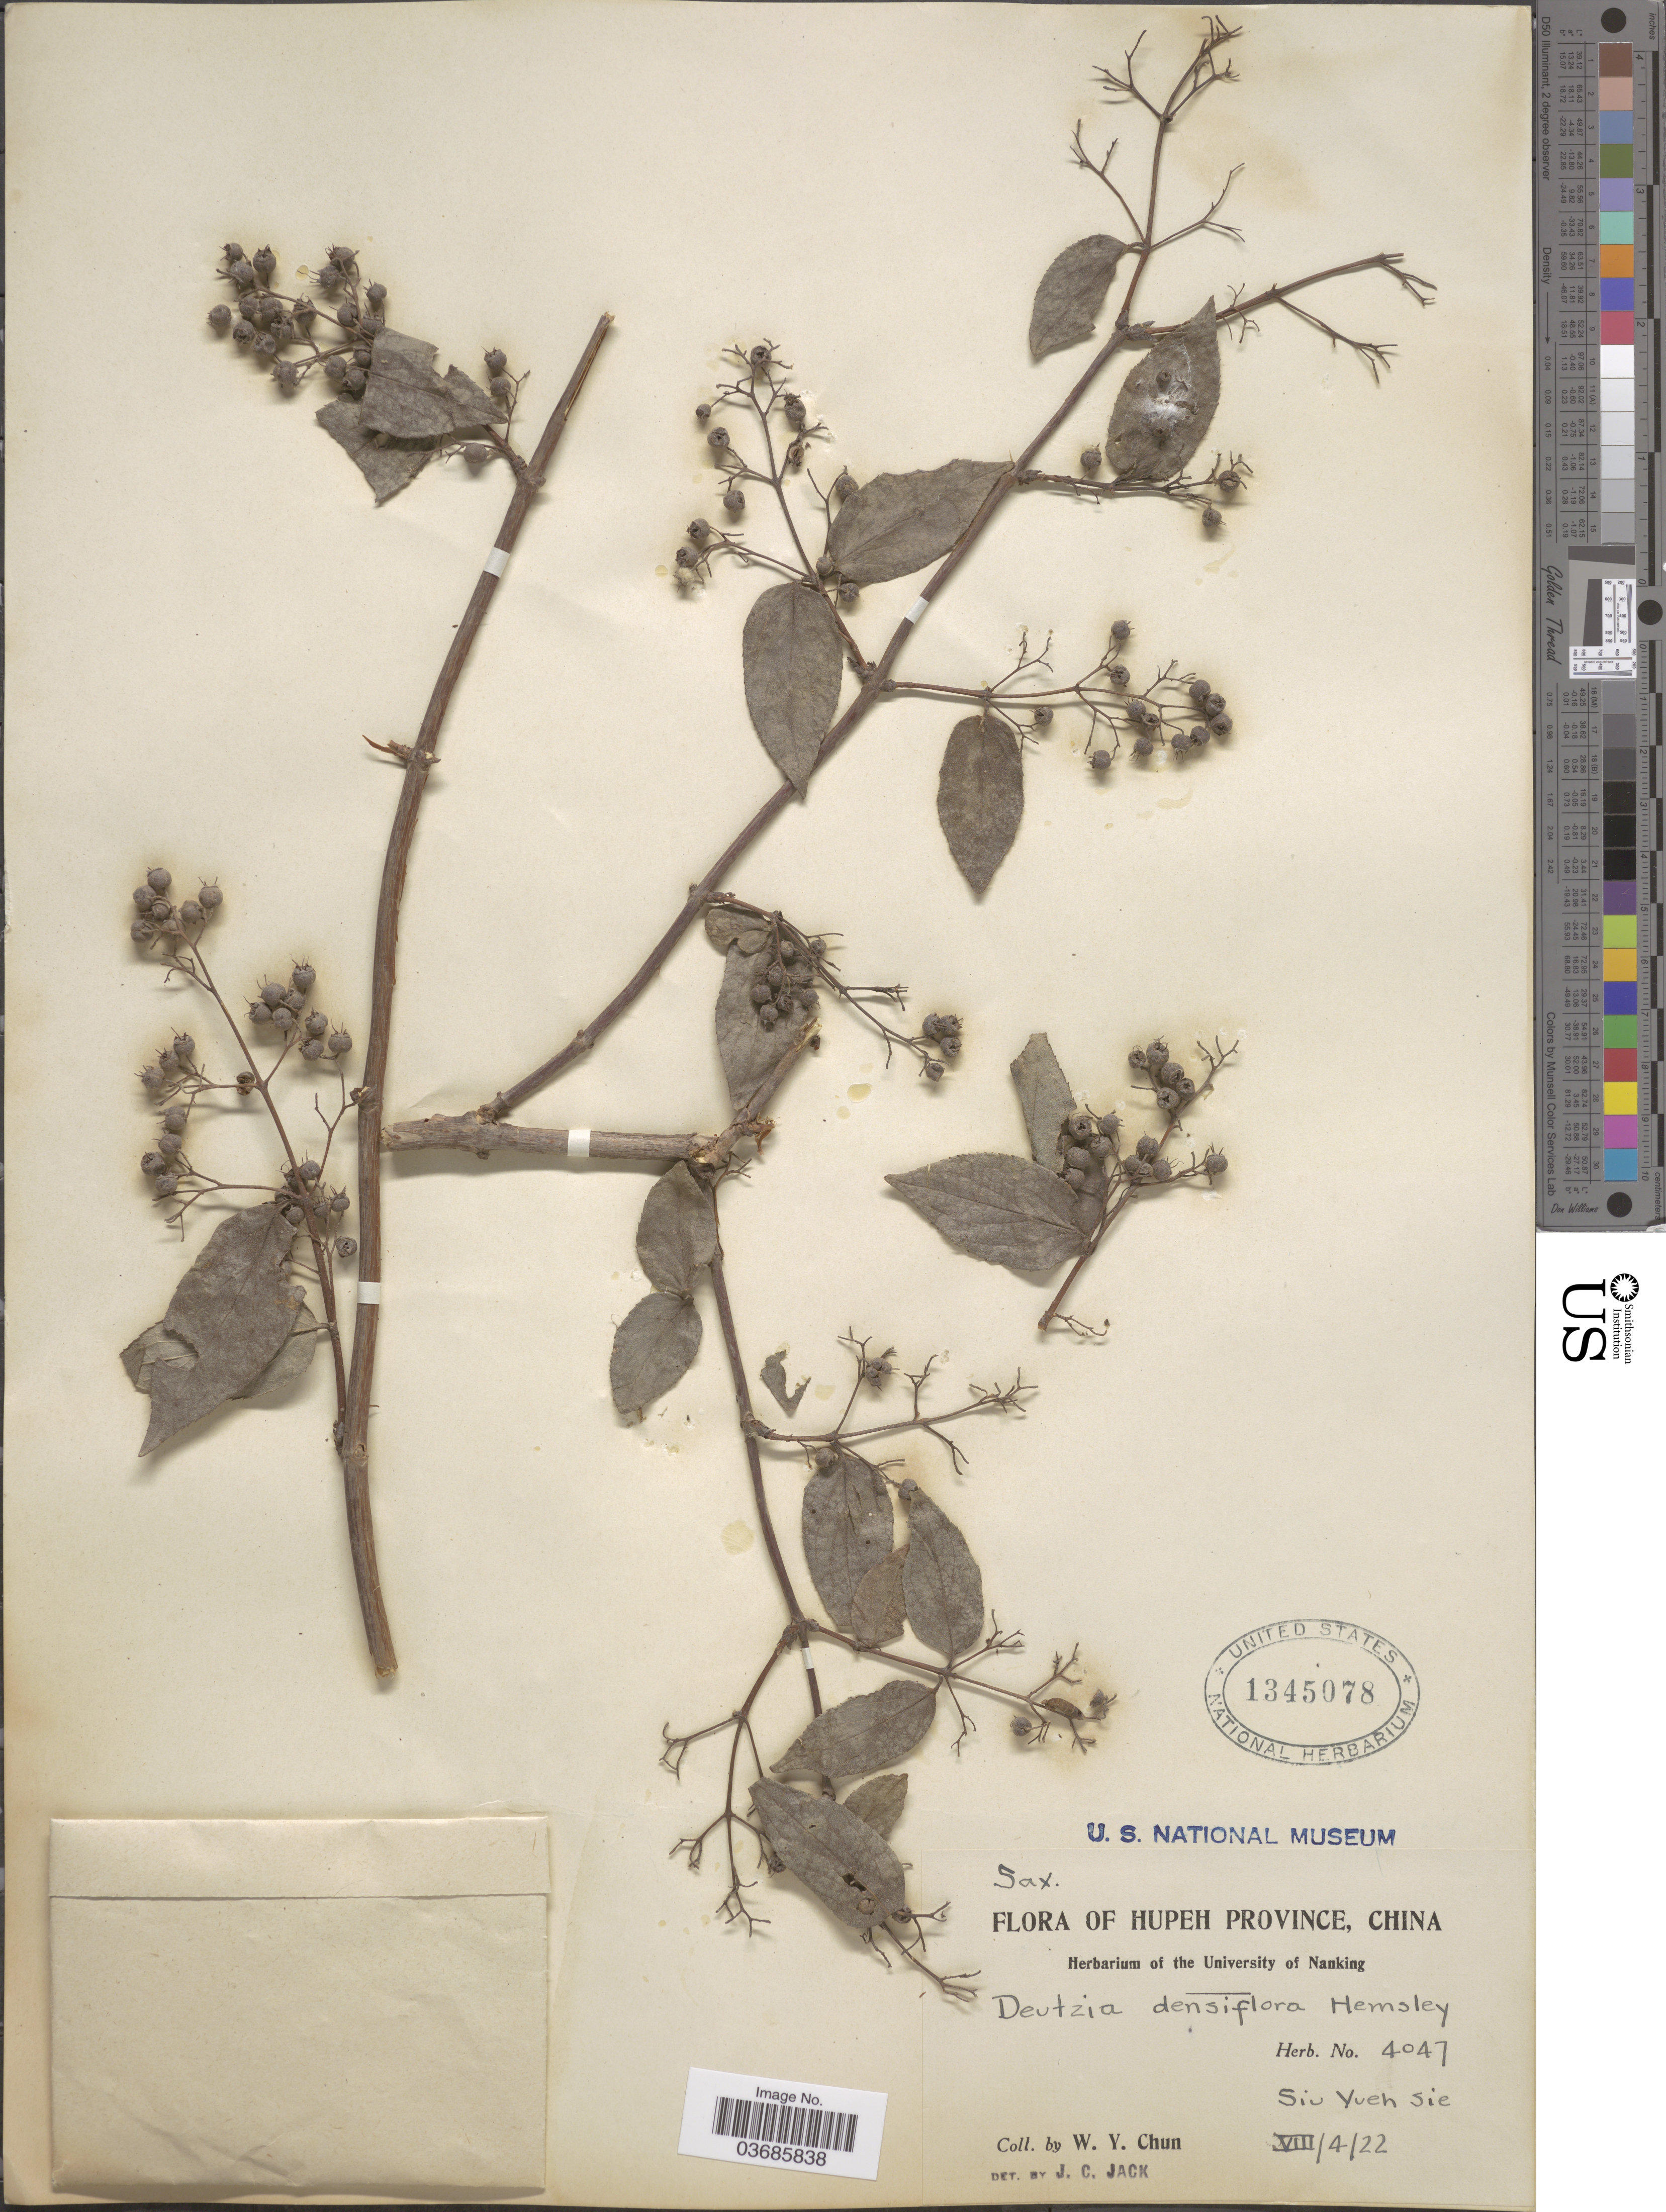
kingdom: Plantae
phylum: Tracheophyta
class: Magnoliopsida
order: Cornales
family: Hydrangeaceae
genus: Deutzia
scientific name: Deutzia densiflora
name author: Rehder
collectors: W. Y. Chun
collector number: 4047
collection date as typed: Transcribed d/m/y: 4/8/22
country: China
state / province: Hubei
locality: Hupeh Province. Siu Yueh Sie.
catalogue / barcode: US 1345078